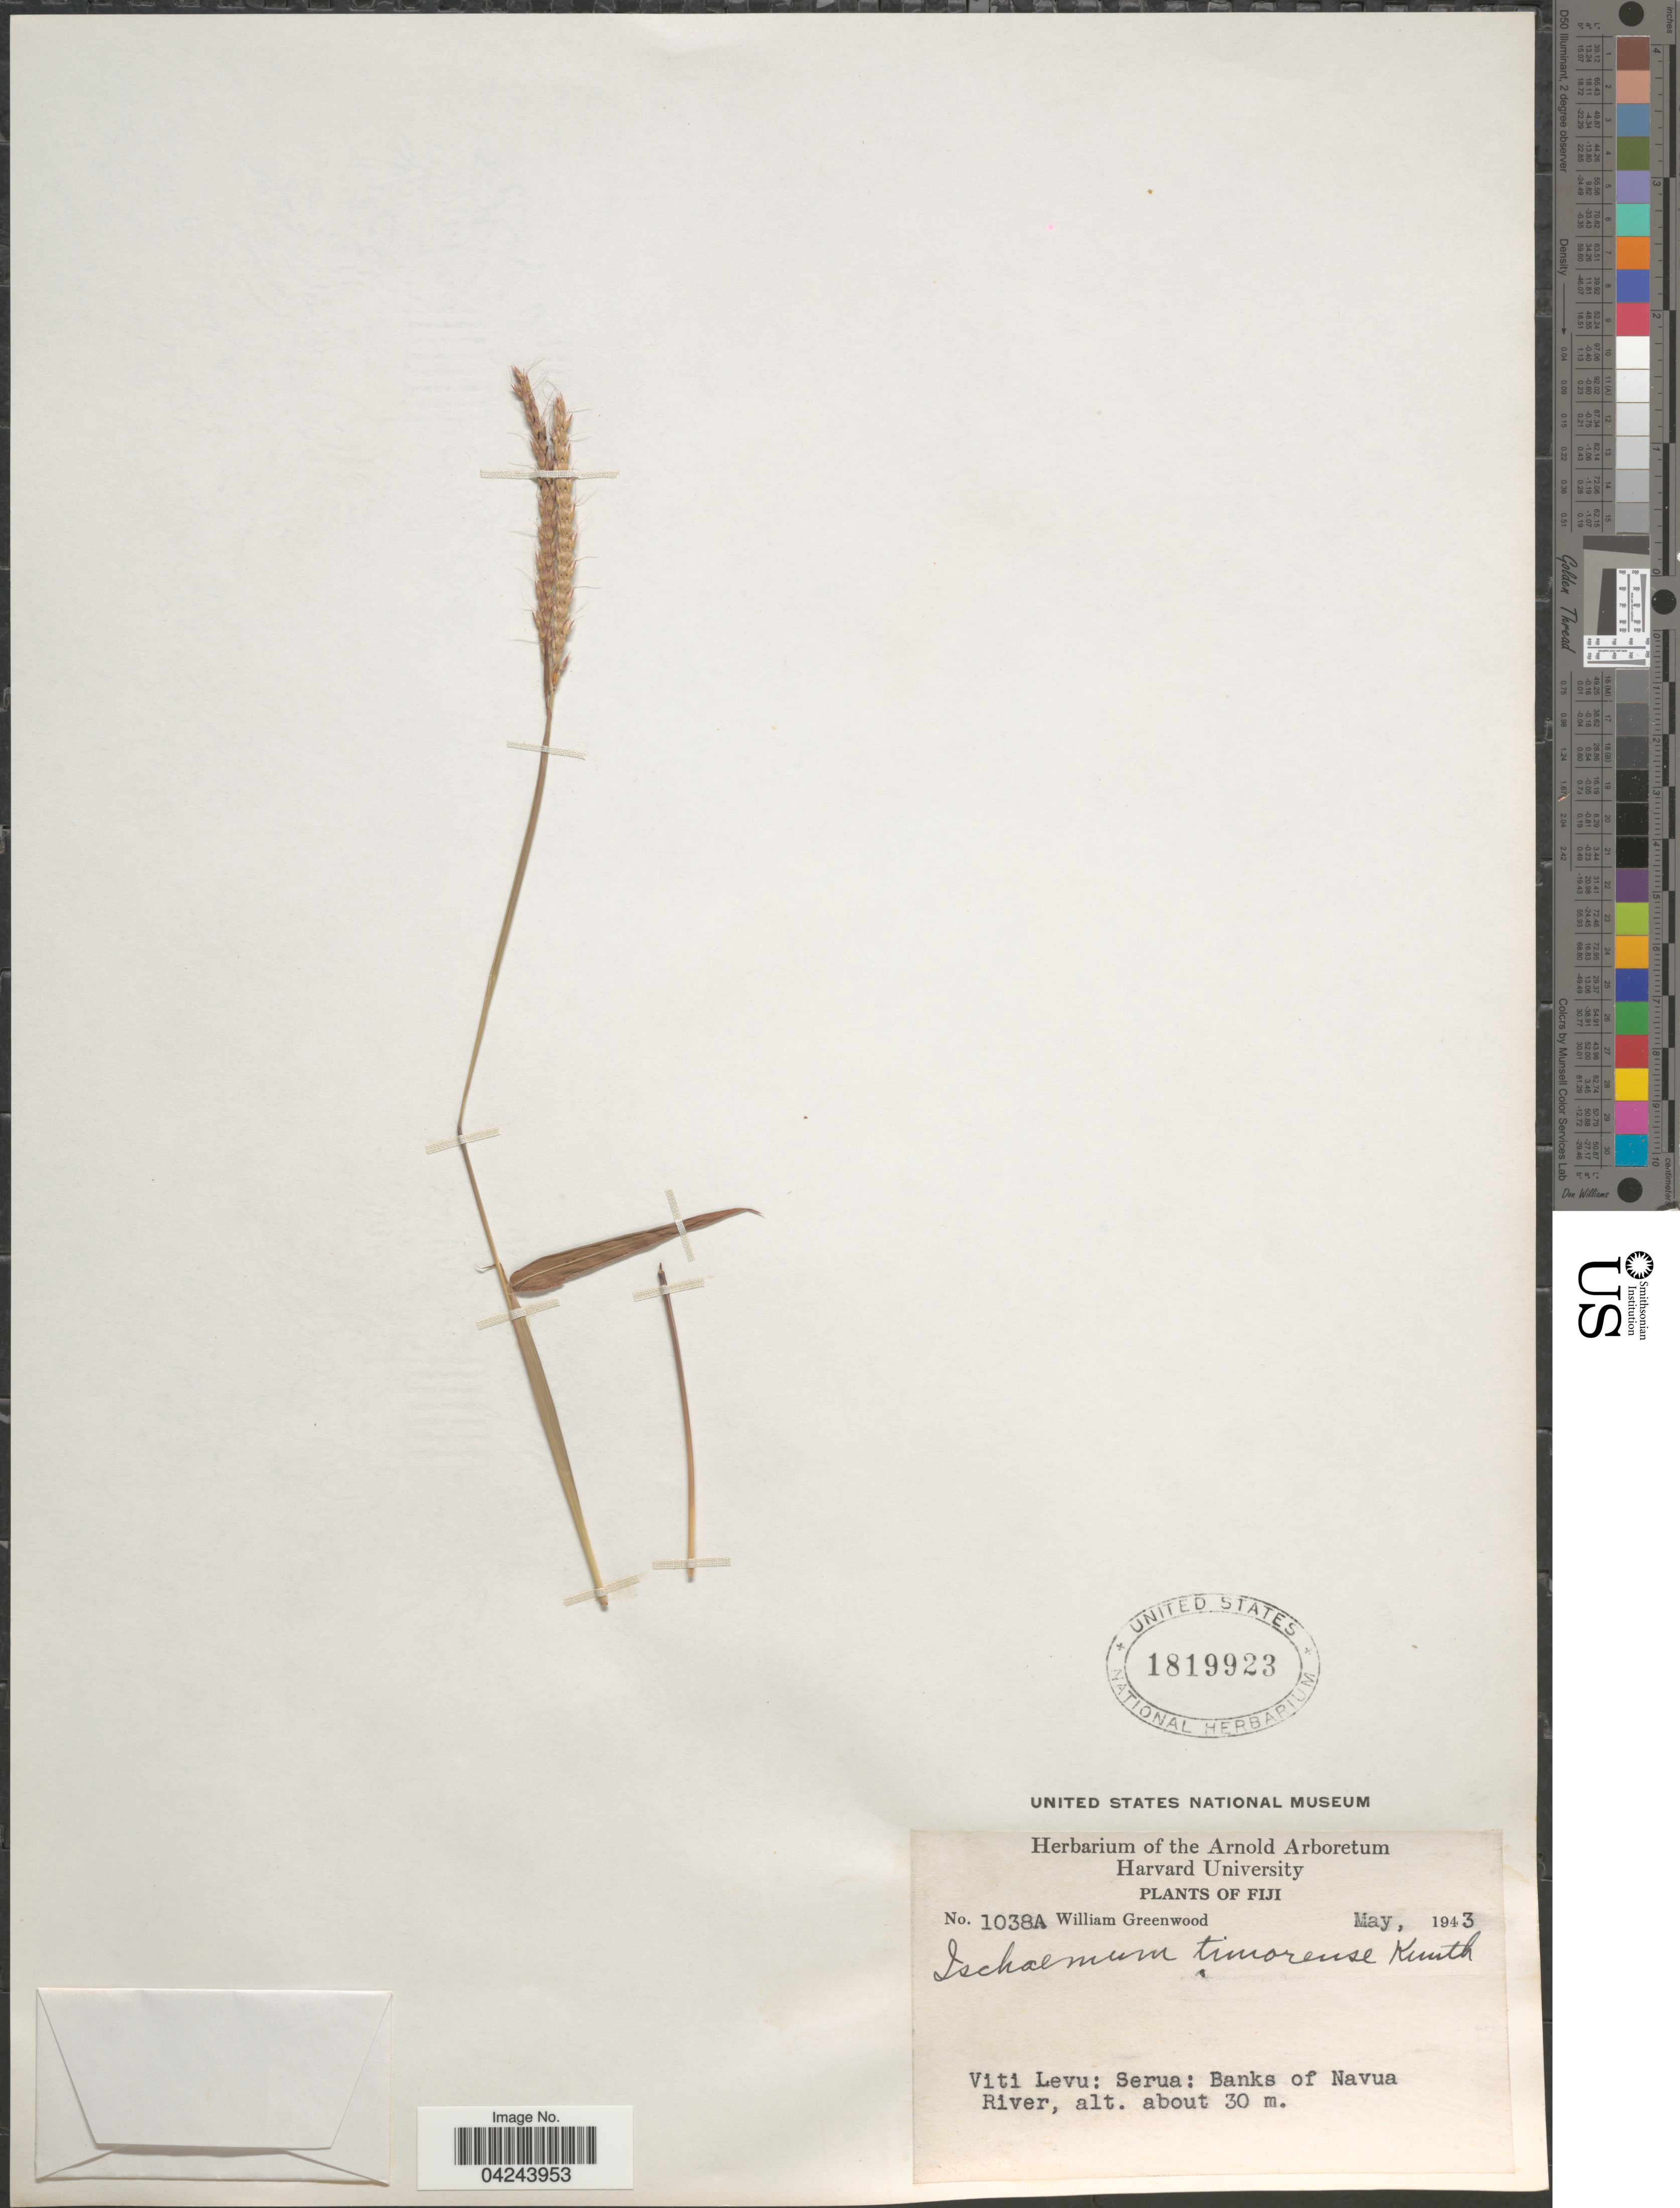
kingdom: Plantae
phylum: Tracheophyta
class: Liliopsida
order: Poales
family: Poaceae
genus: Ischaemum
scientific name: Ischaemum timorense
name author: Kunth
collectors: W. Greenwood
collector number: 1038A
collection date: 1943-05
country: Fiji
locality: Viti Levu: Serua: banks of Navua River.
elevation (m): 30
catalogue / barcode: US 1819923